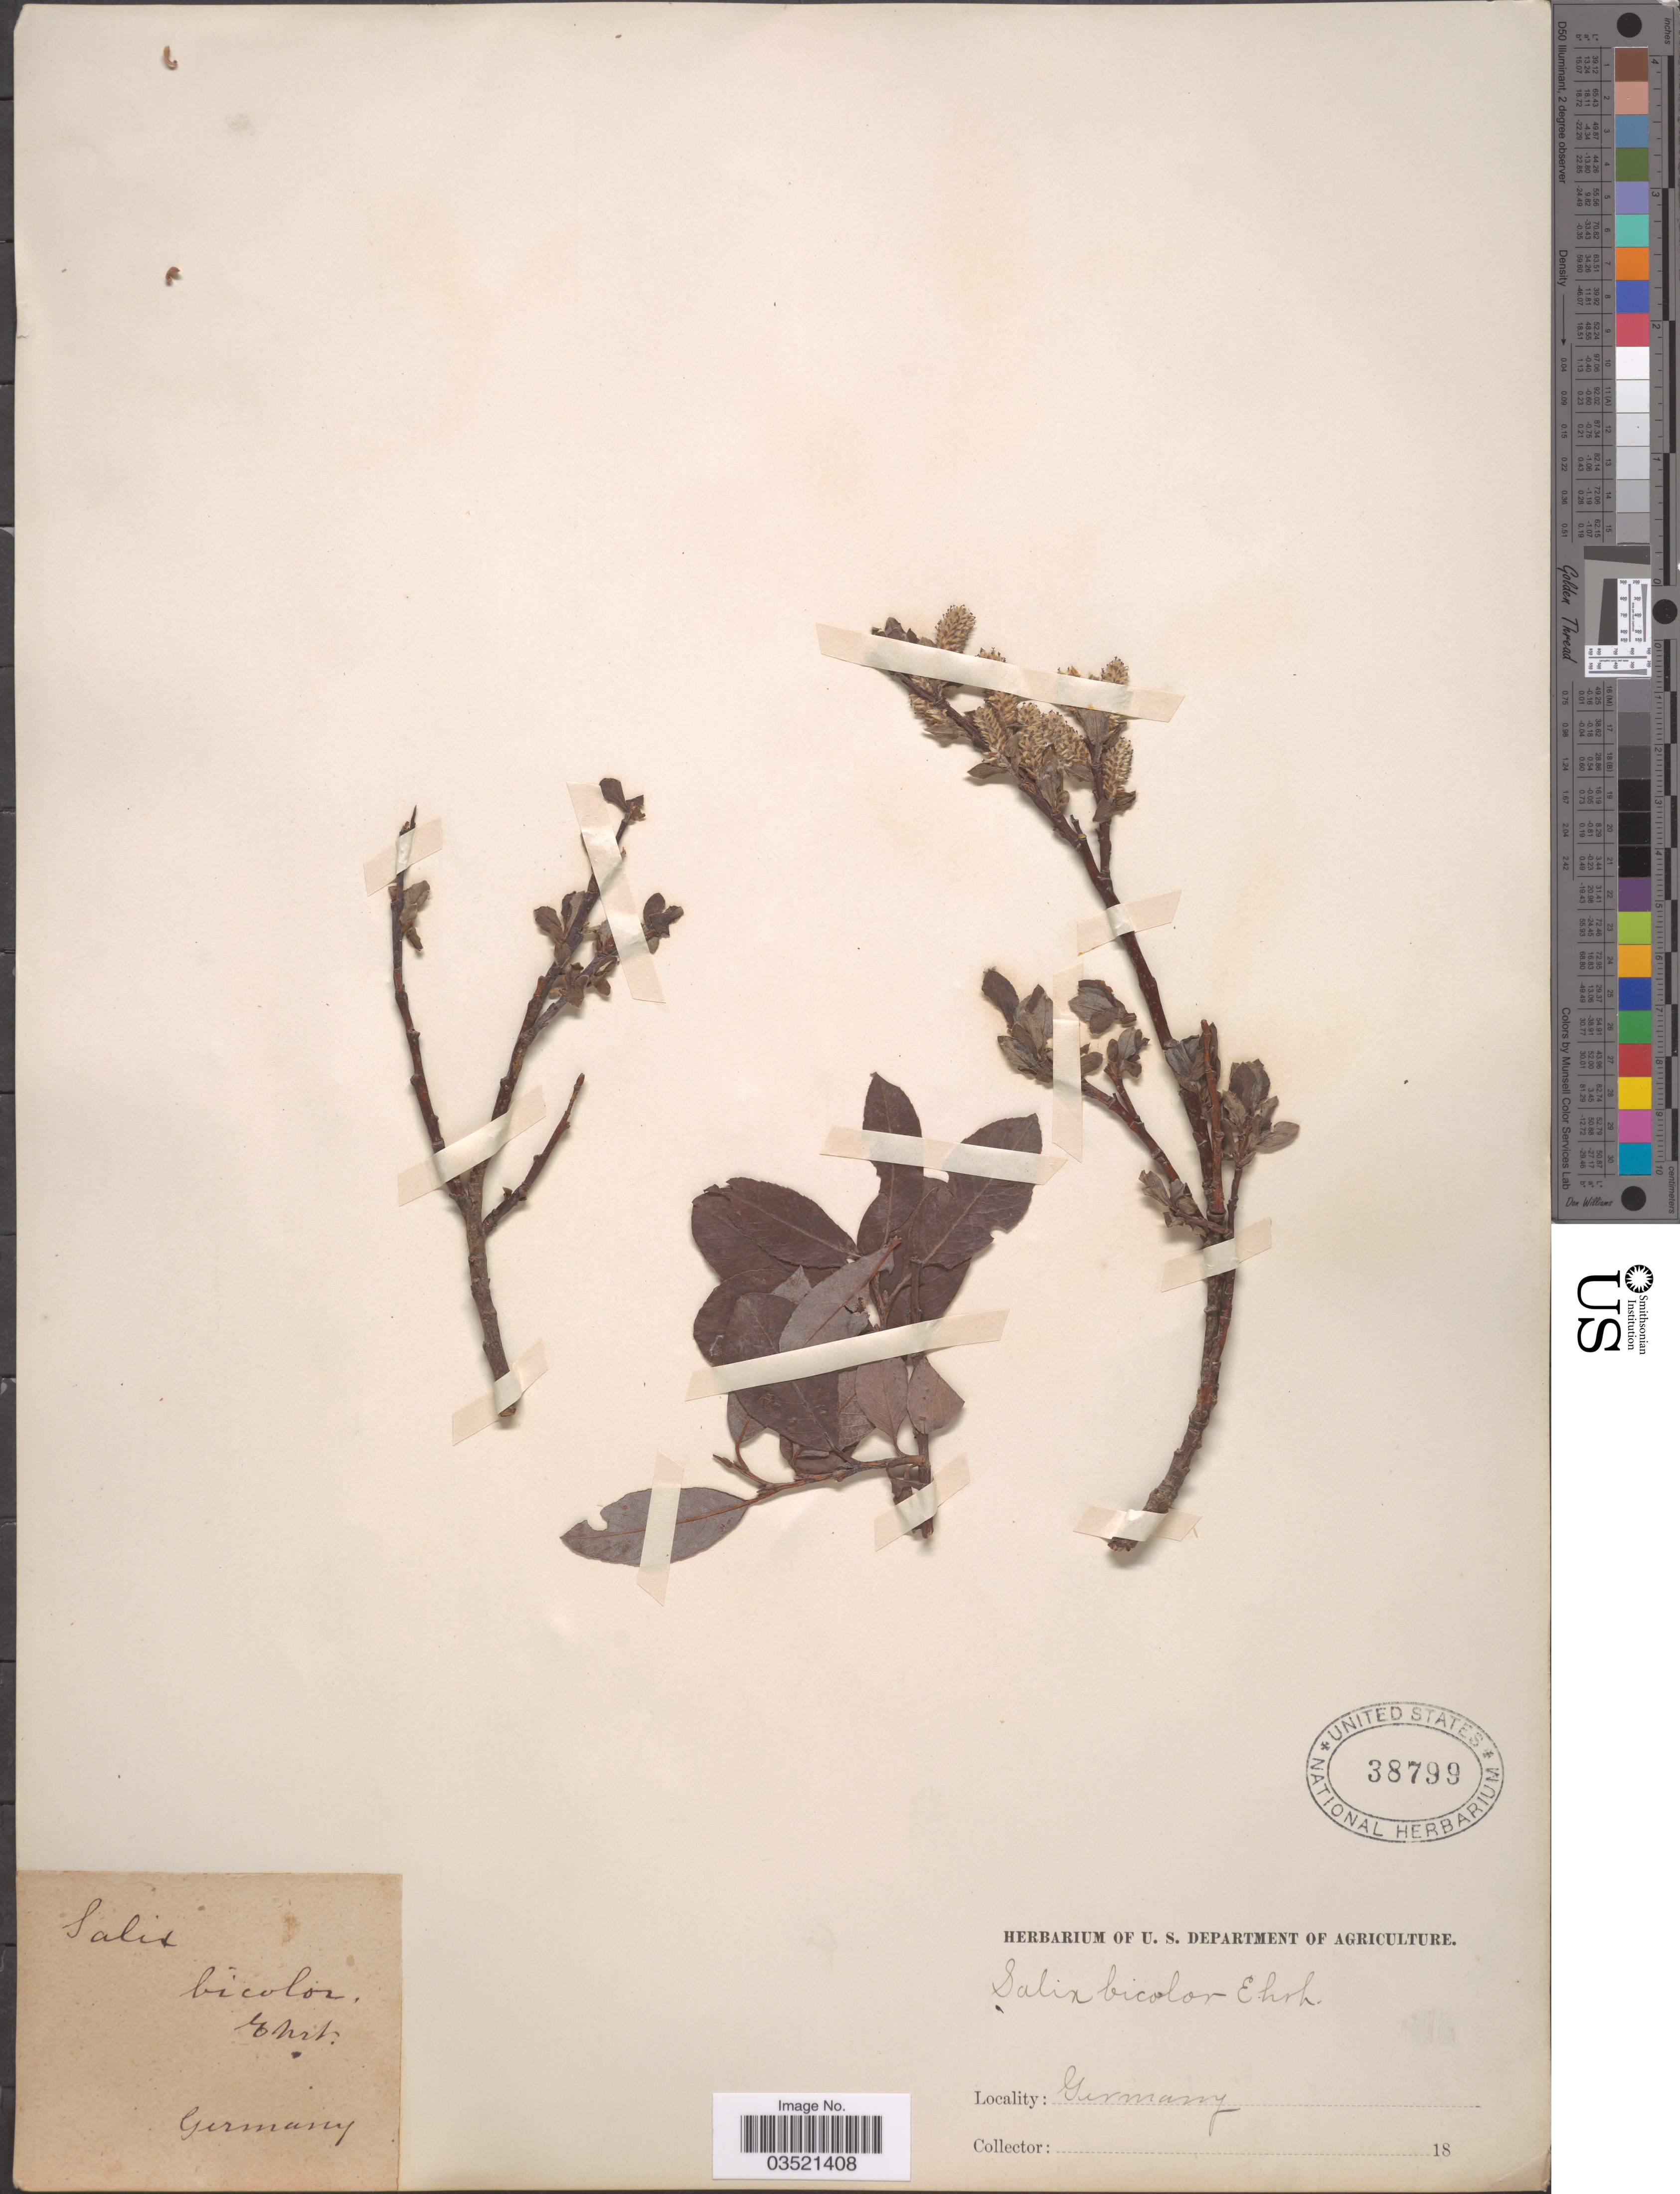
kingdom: Plantae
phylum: Tracheophyta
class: Magnoliopsida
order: Malpighiales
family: Salicaceae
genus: Salix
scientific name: Salix bicolor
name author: Willd.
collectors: Facchini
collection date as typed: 18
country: Germany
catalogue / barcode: US 38799